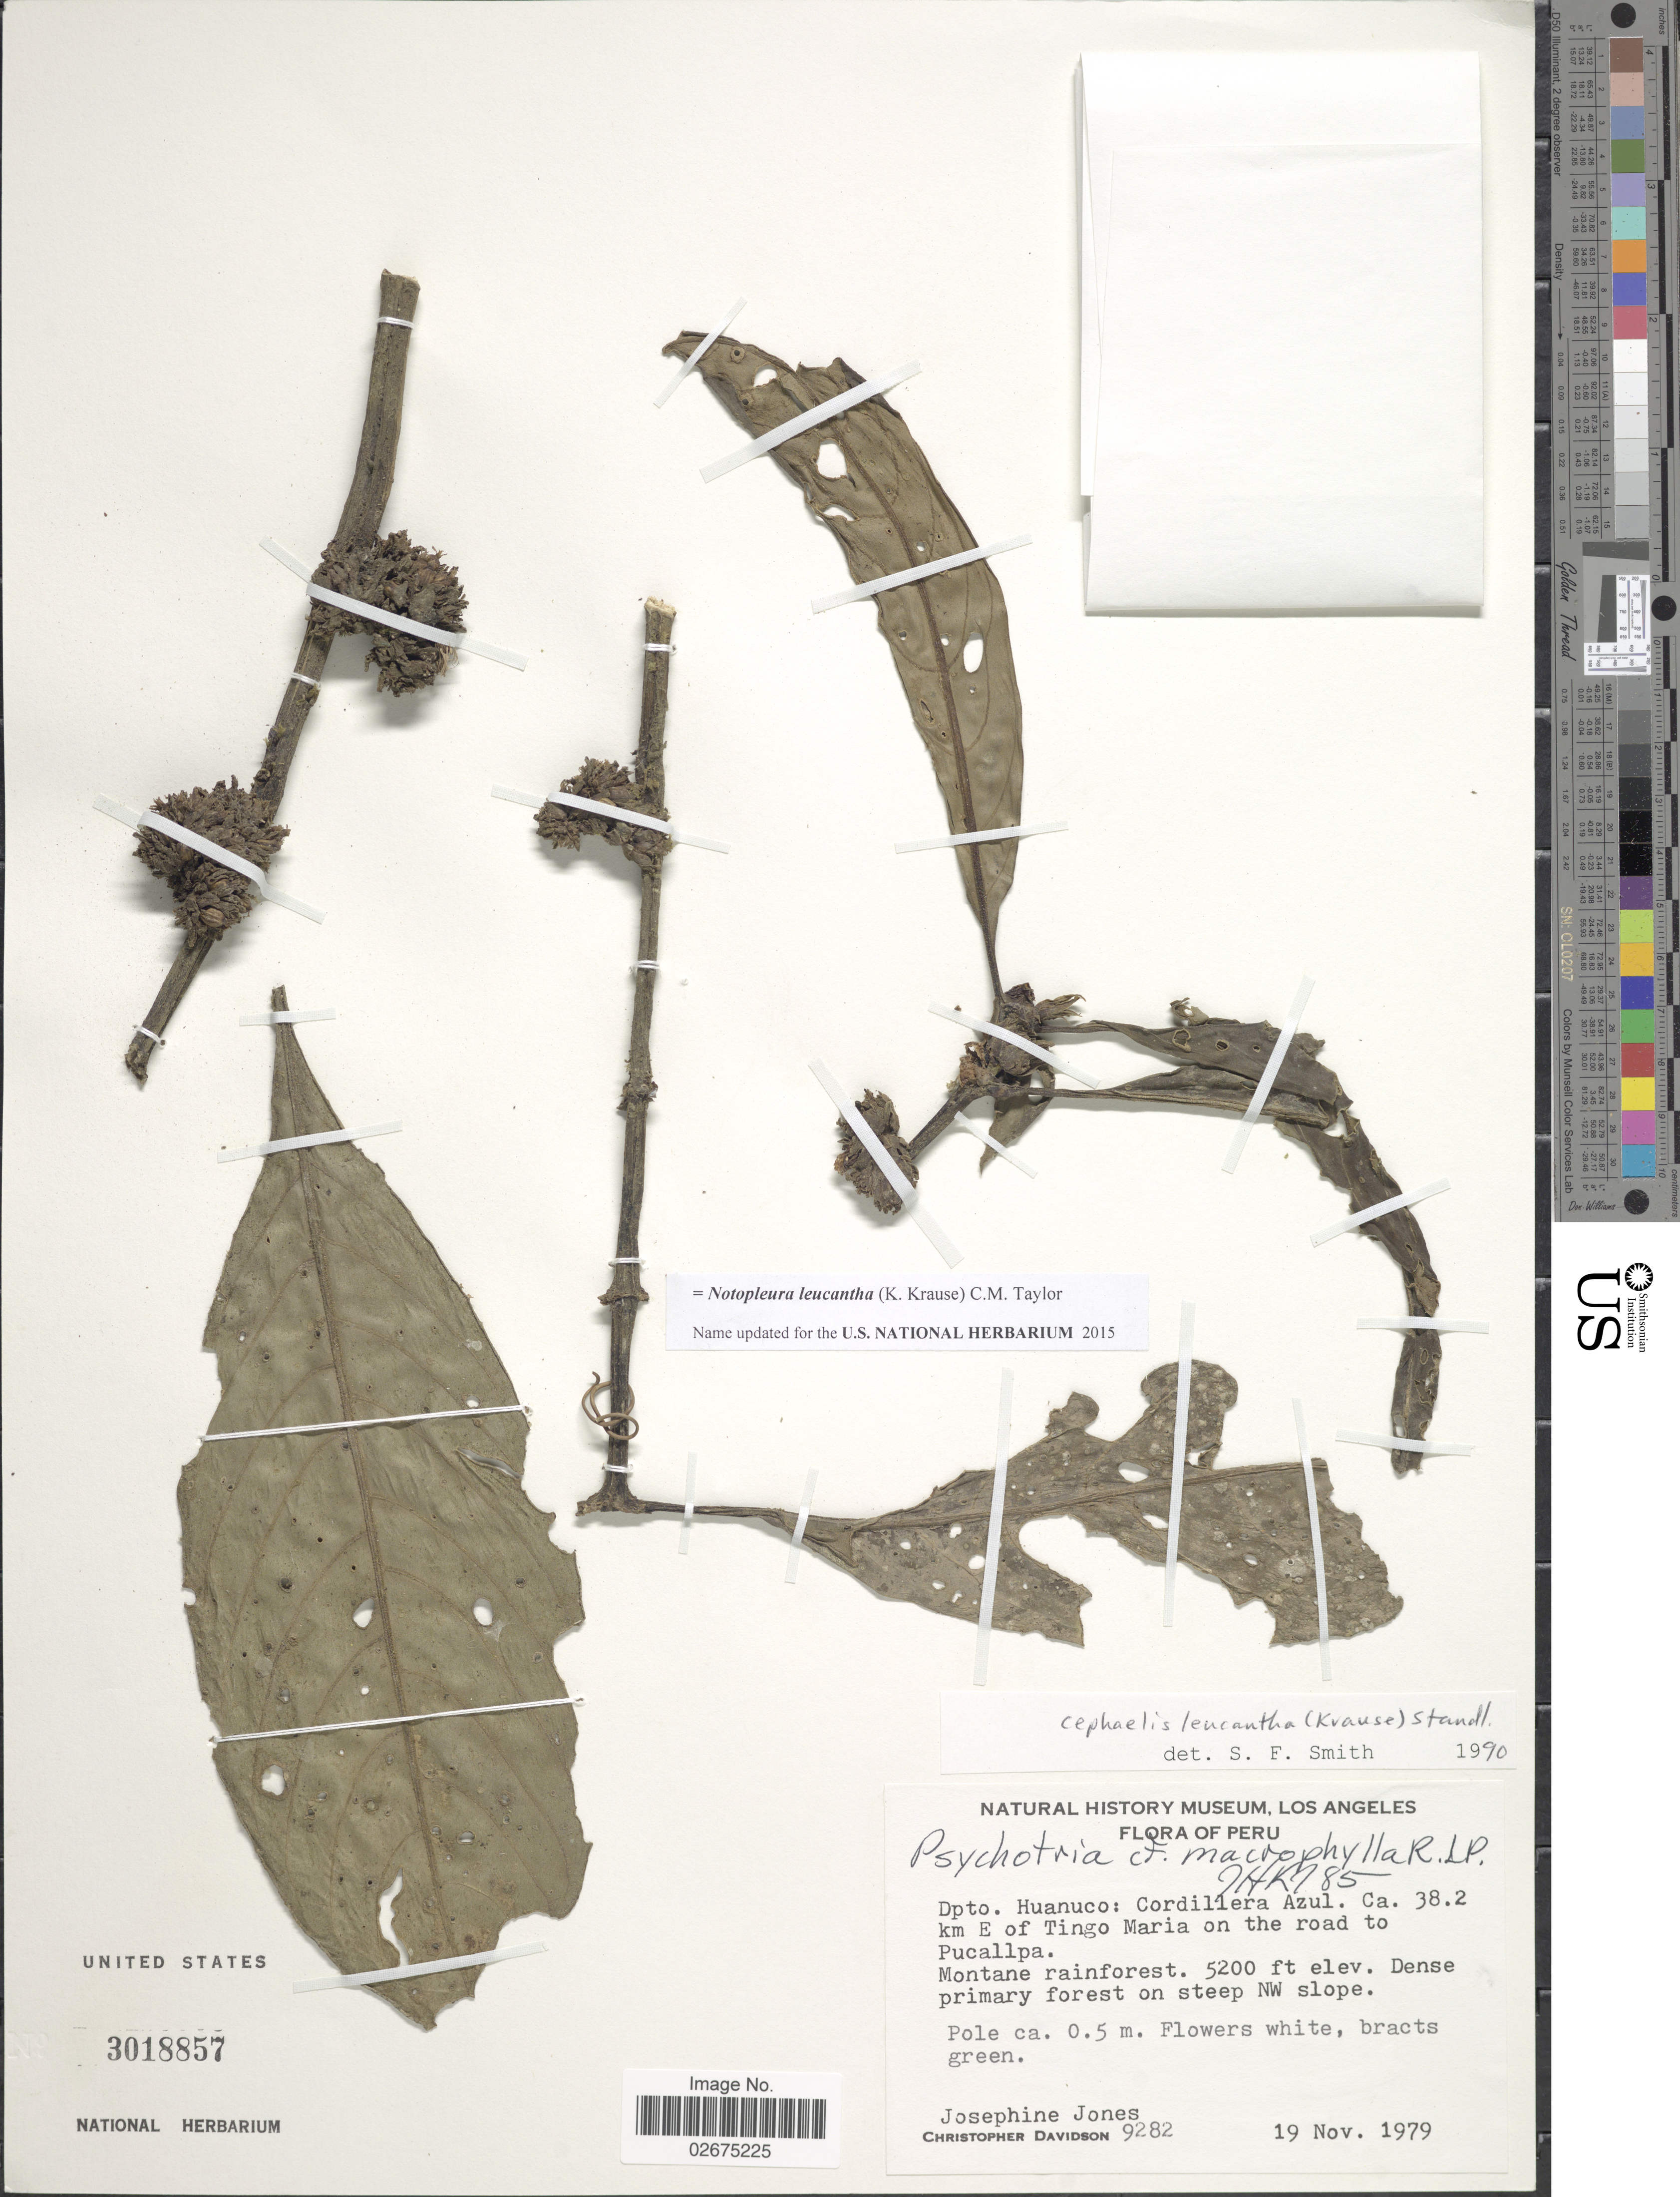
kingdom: Plantae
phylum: Tracheophyta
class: Magnoliopsida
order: Gentianales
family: Rubiaceae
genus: Notopleura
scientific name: Notopleura leucantha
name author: (K. Krause) C.M. Taylor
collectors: J. Jones & C. Davidson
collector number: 9282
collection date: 1979-11-19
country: Peru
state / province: Huánuco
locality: Dpto. Huanuco: Cordillera Azul. Ca. 38.2 km E of Tingo Maria on the road to Pucallpa. Montane rainforest. Dense primary forest on steep NW slope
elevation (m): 1585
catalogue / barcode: US 3018857